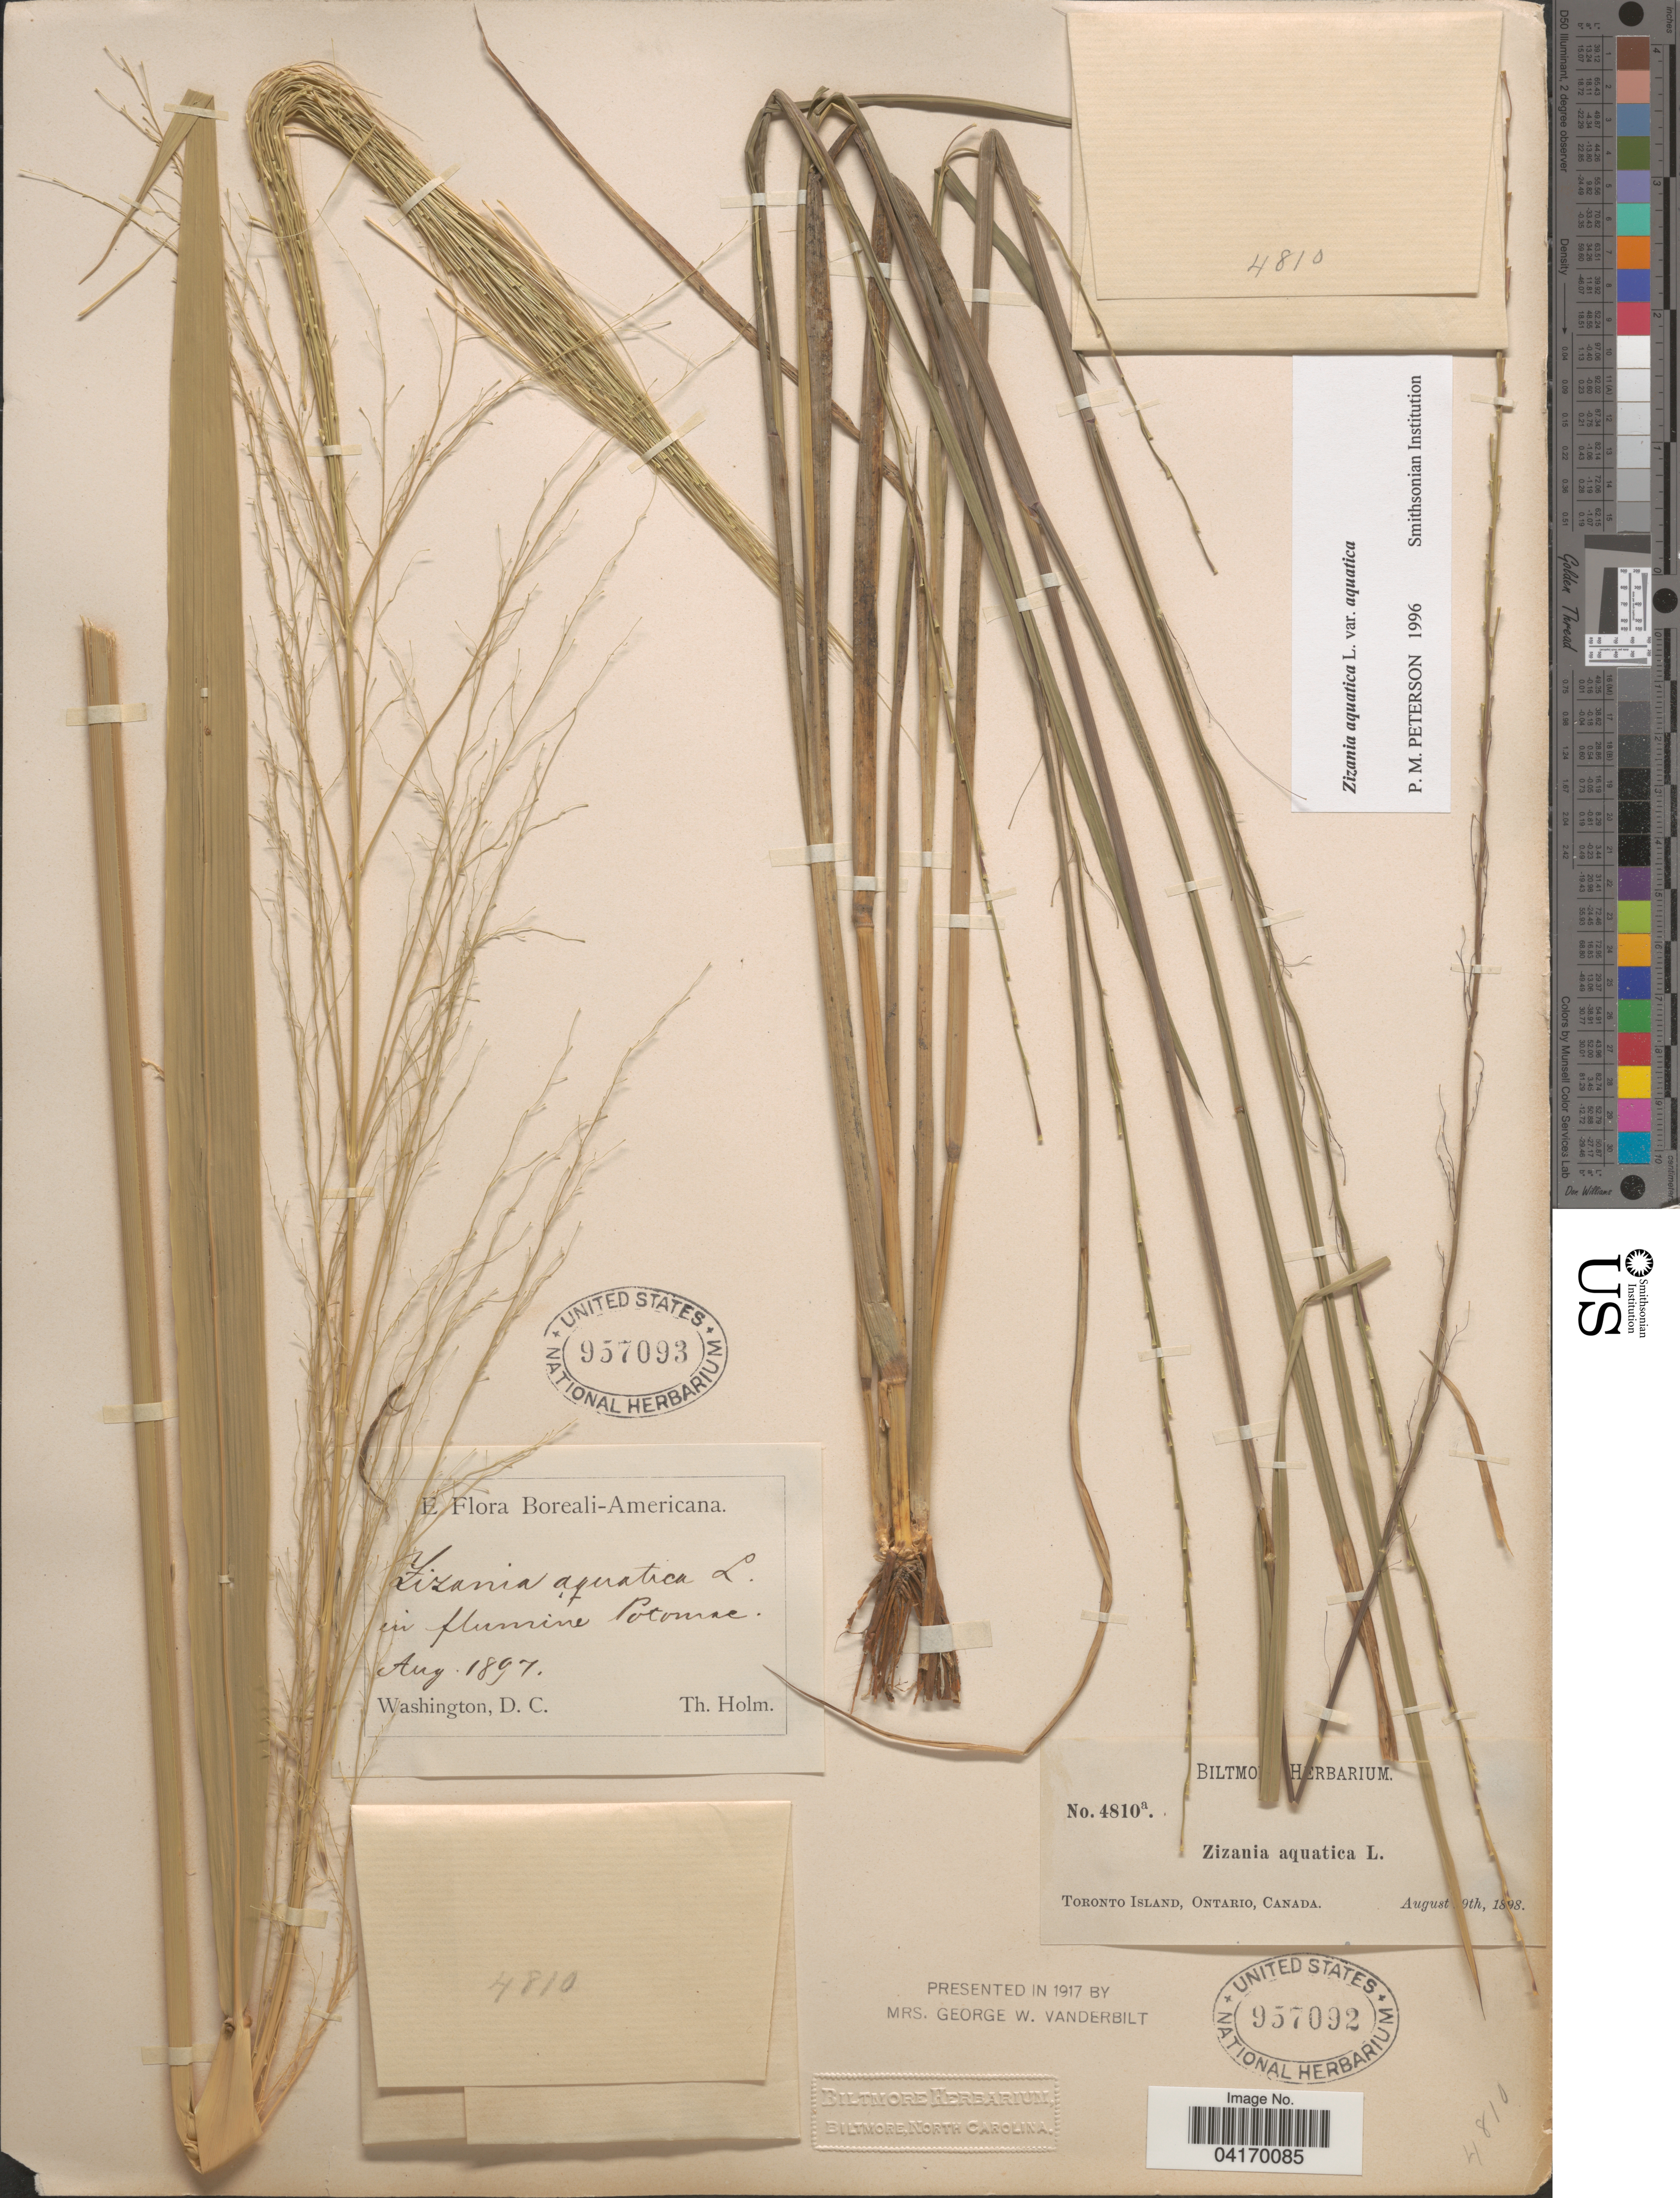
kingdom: Plantae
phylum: Tracheophyta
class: Liliopsida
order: Poales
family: Poaceae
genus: Zizania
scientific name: Zizania aquatica var. aquatica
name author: L.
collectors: ex herb. Biltmore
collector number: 4810a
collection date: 1898-08-09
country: Canada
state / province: Ontario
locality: Toronto Island.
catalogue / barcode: US 957092-2